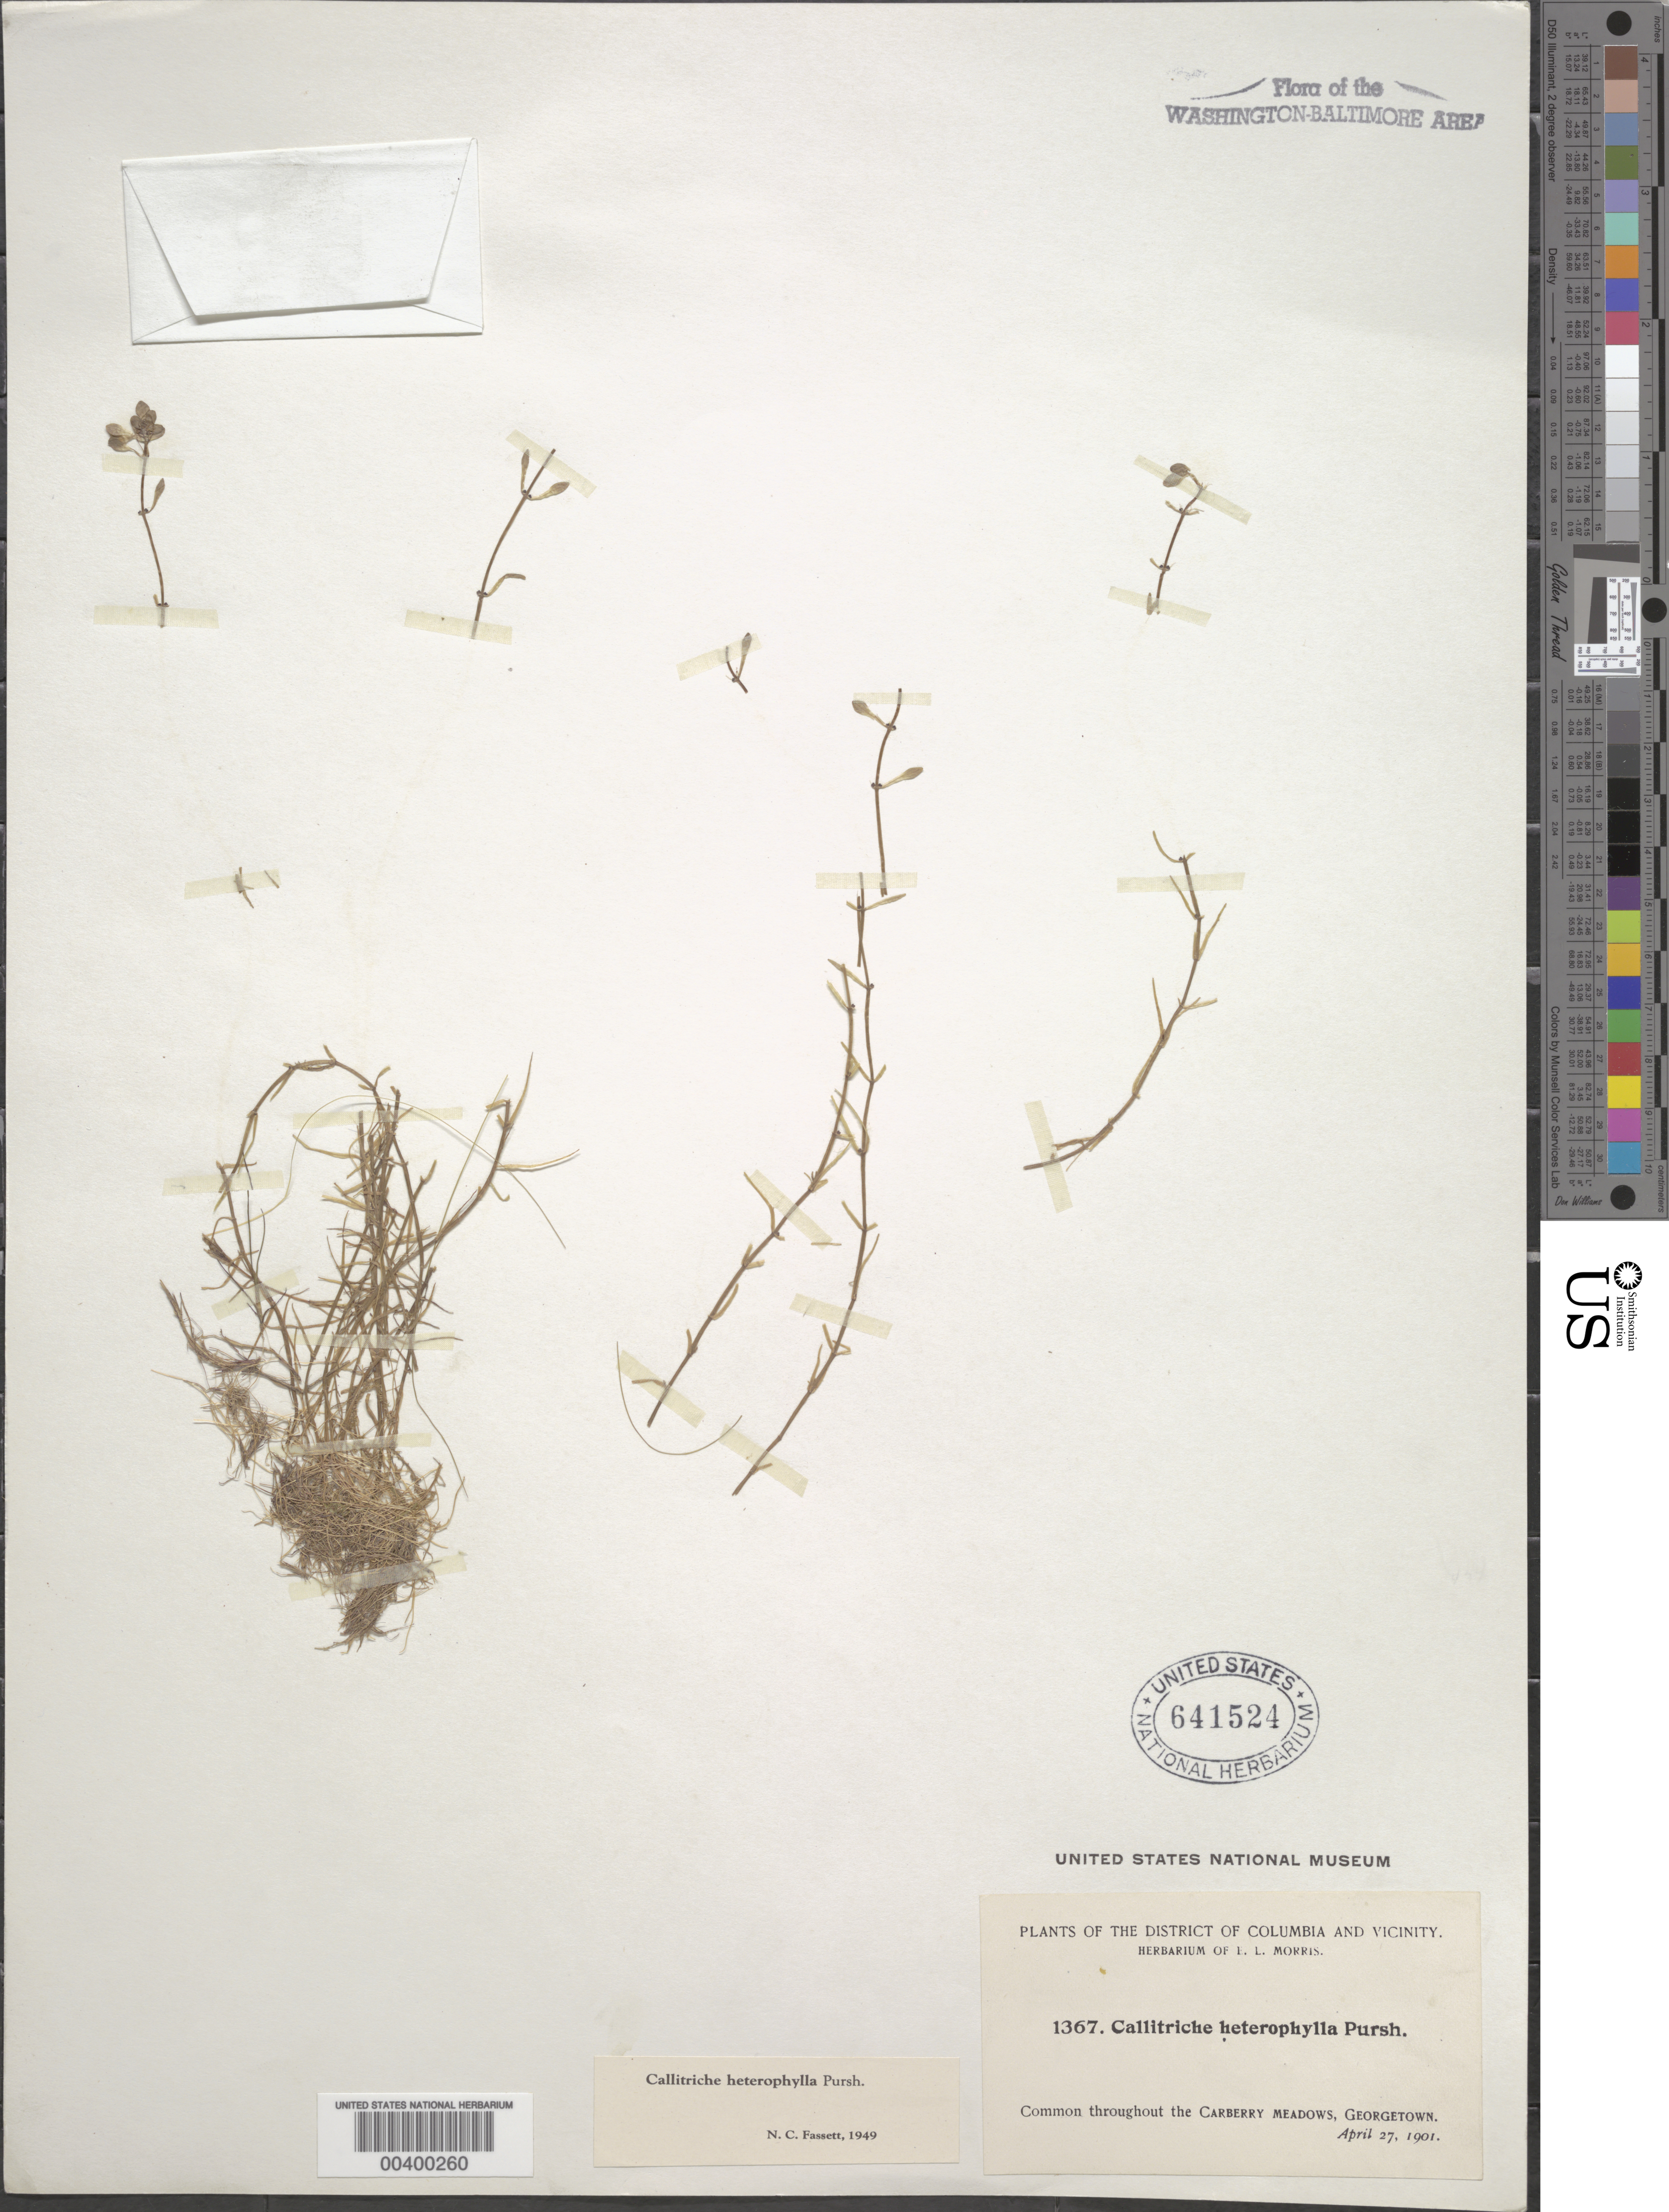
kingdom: Plantae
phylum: Tracheophyta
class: Magnoliopsida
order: Lamiales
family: Plantaginaceae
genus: Callitriche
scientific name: Callitriche heterophylla Pursh emend. Darby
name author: Pursh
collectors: E. L. Morris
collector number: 1367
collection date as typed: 27 Apr 1901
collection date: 1901-04-27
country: United States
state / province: District of Columbia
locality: Carberry meadows, Georgetown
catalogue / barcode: US 641524